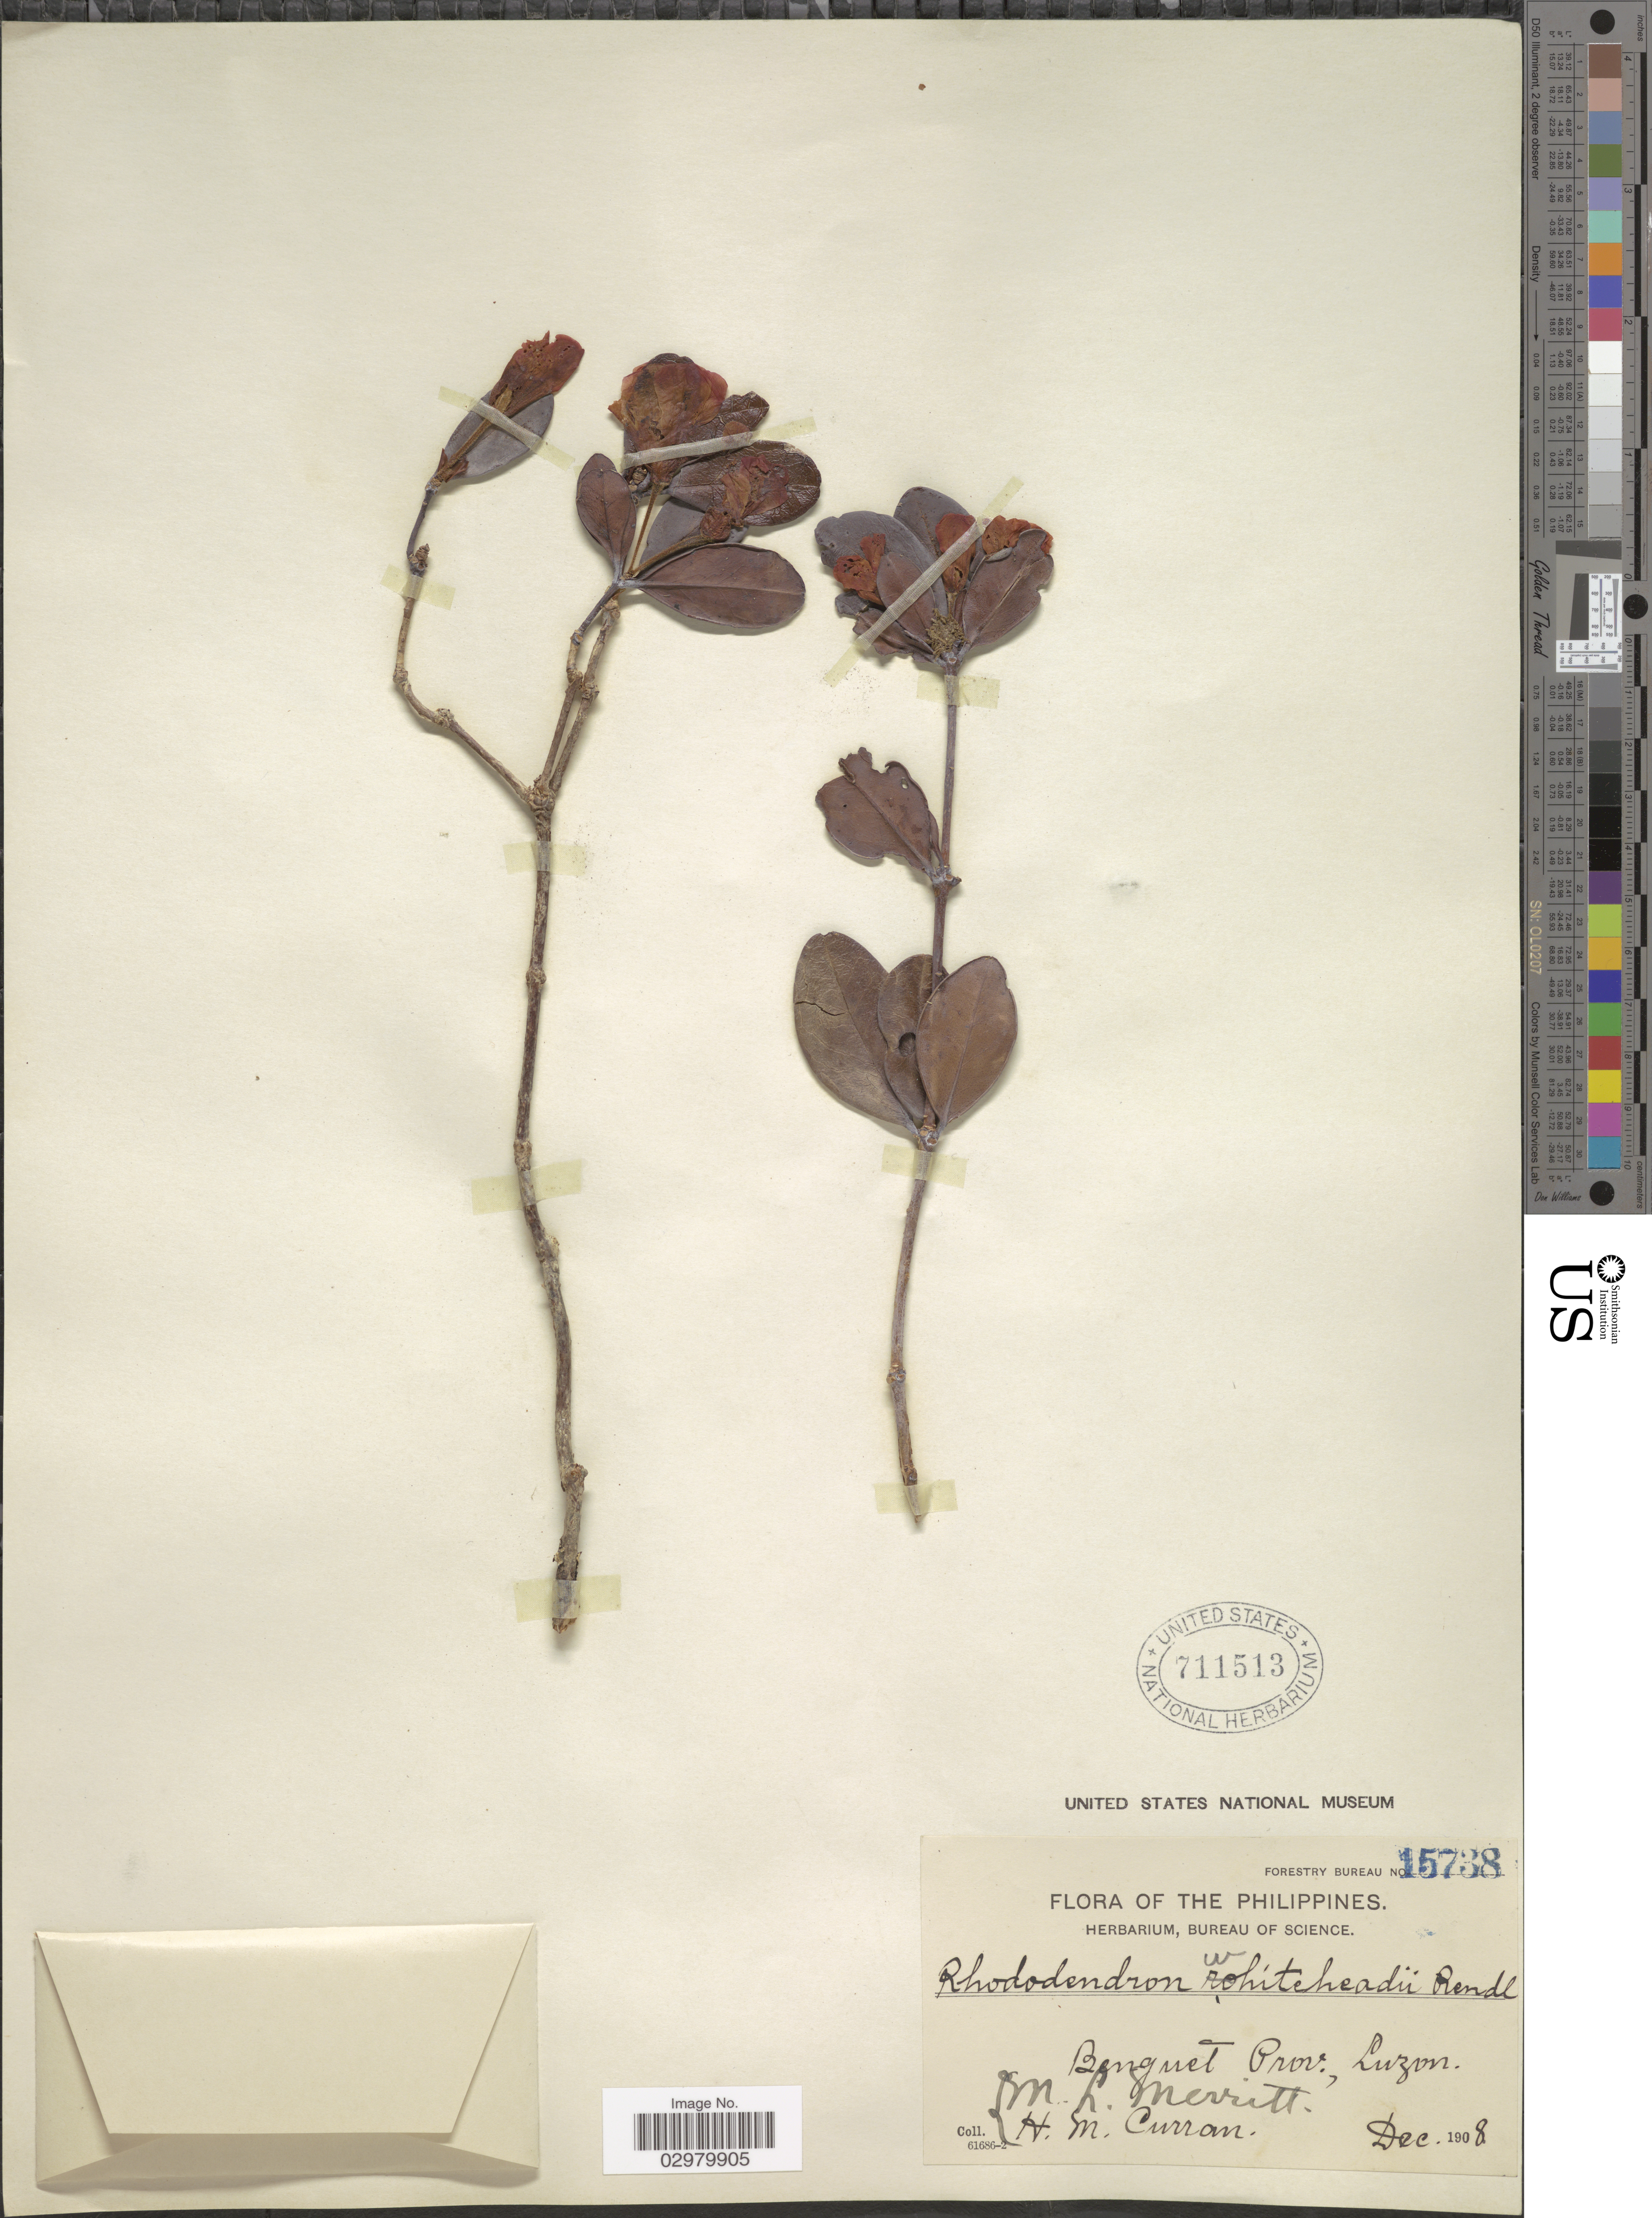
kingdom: Plantae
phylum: Tracheophyta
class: Magnoliopsida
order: Ericales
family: Ericaceae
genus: Rhododendron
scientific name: Rhododendron whiteheadii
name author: Rendle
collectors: M. L. Merritt & H. M. Curran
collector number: Forestry Bureau15738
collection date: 1908-12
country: Philippines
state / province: Cordillera (Administrative Region)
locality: Benguet Prov., Luzon.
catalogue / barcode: US 711513